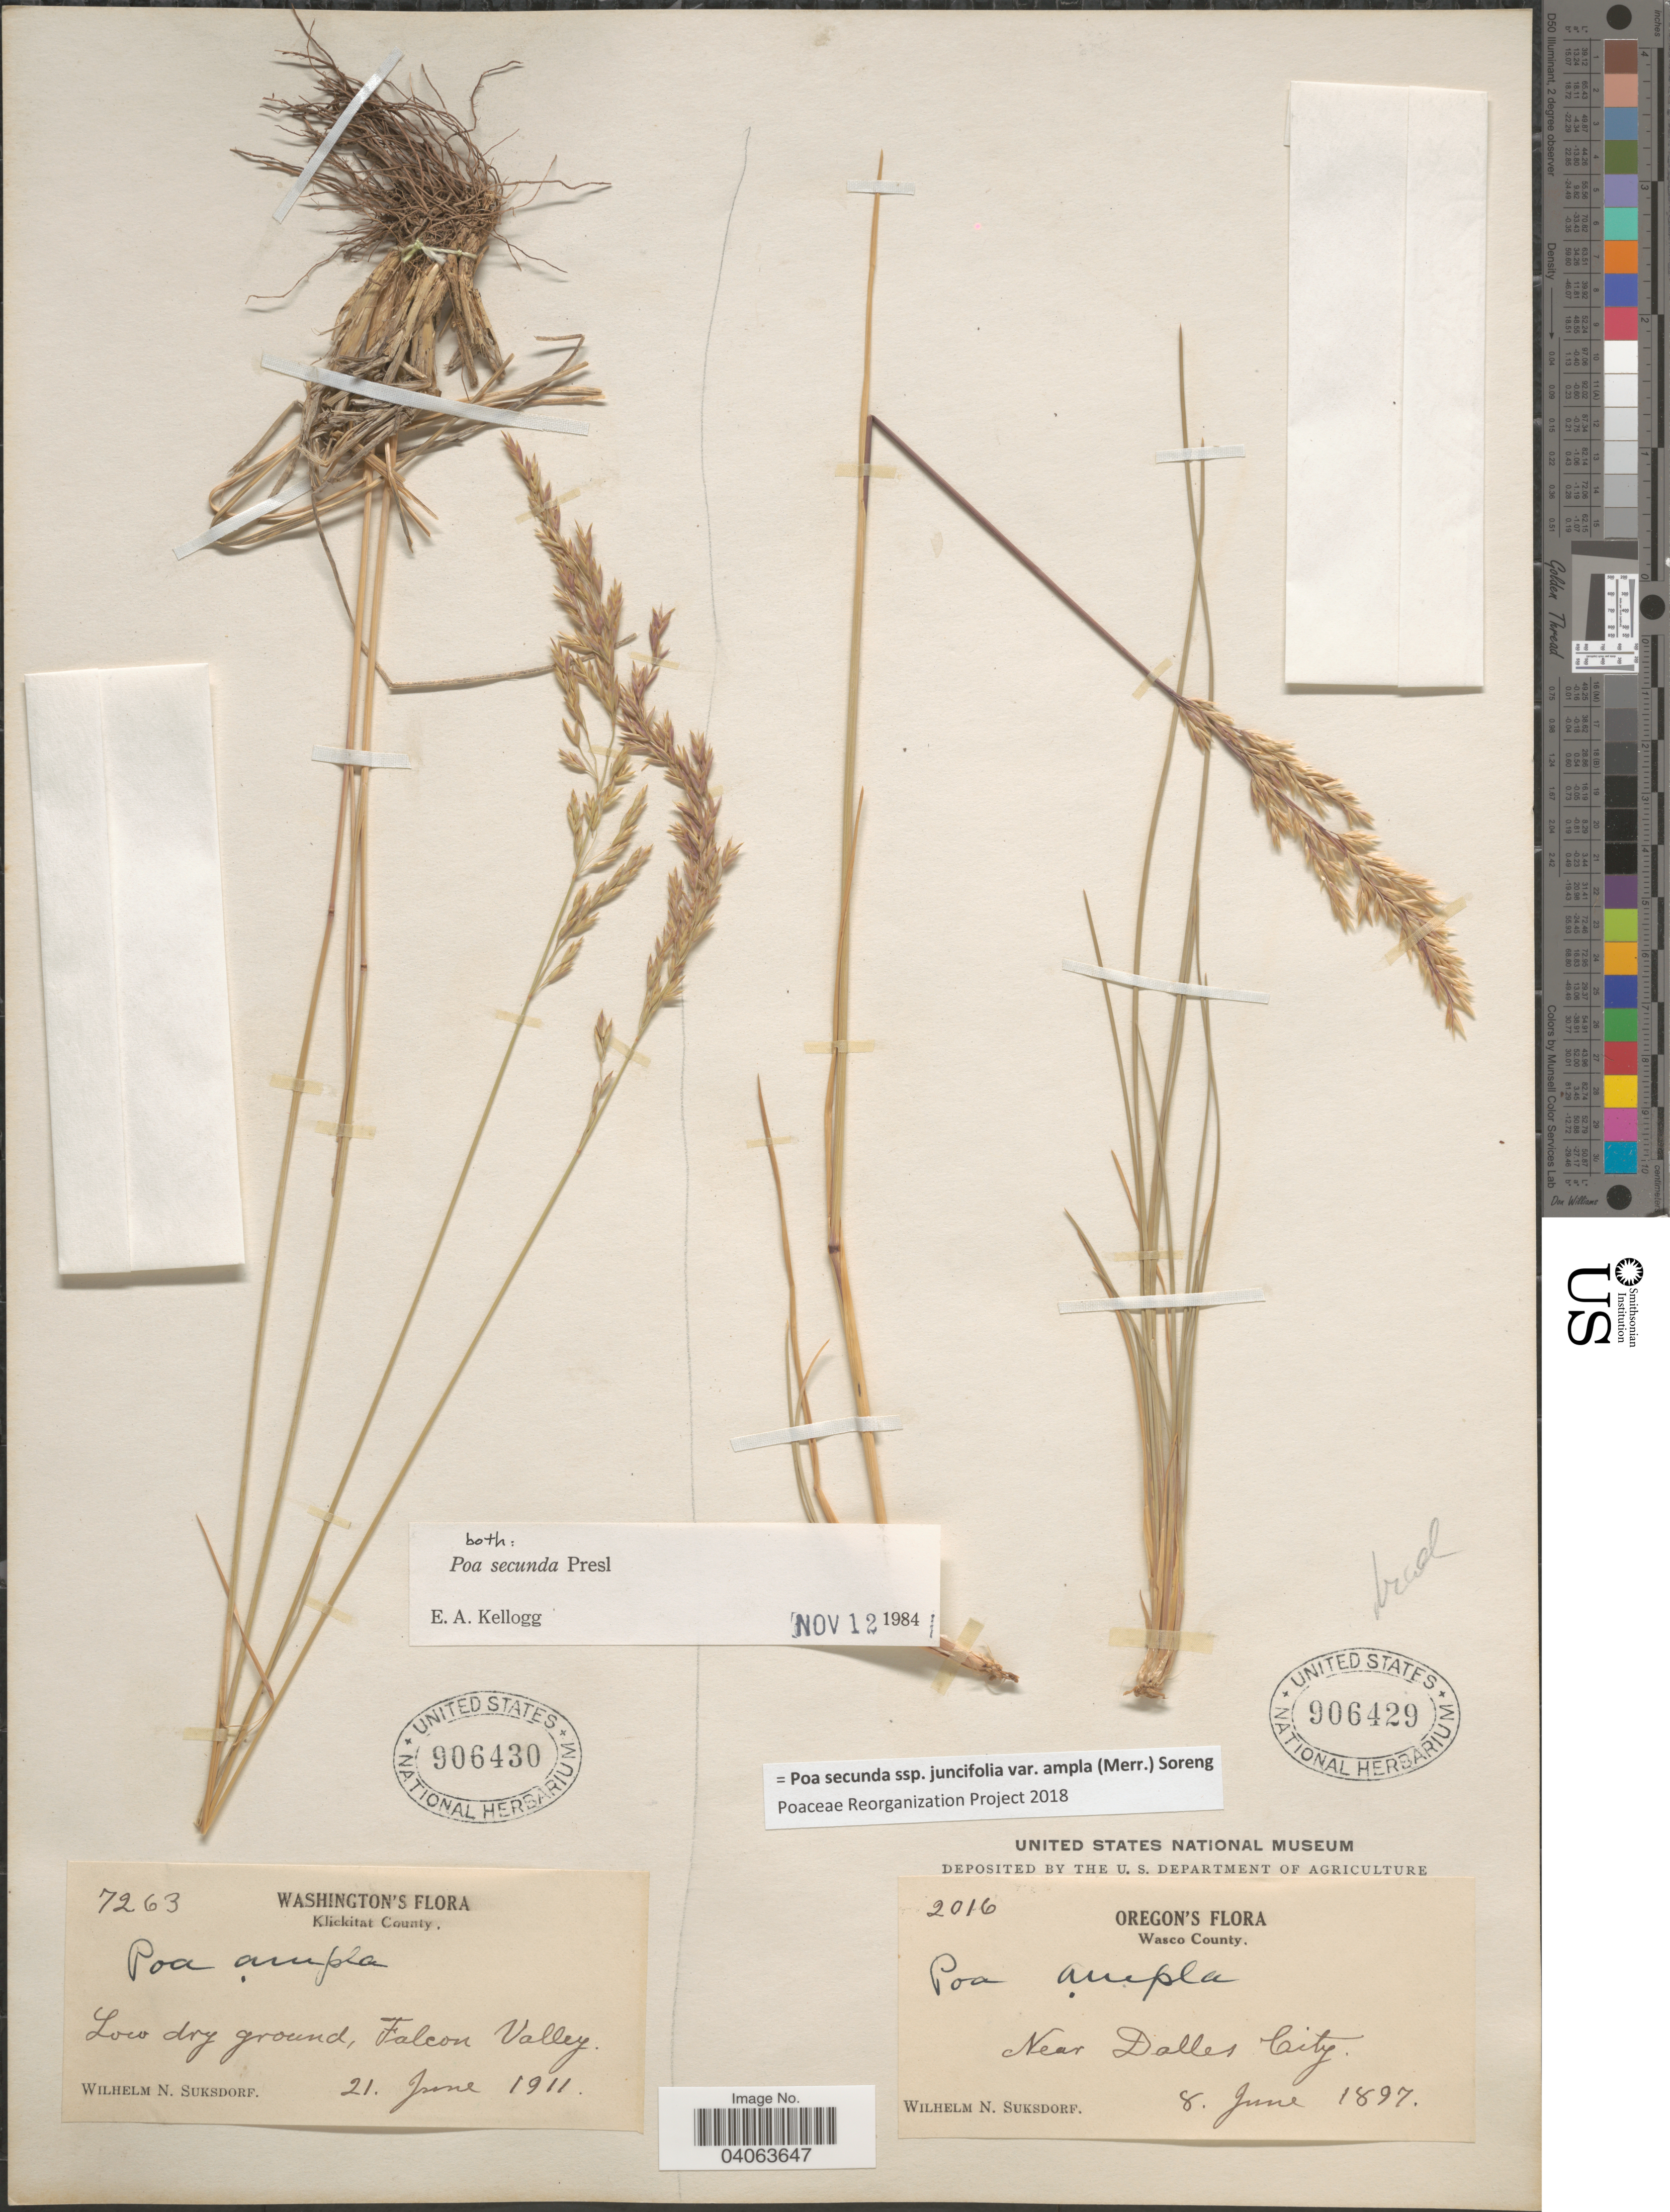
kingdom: Plantae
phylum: Tracheophyta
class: Liliopsida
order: Poales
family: Poaceae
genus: Poa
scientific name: Poa secunda subsp. juncifolia var. ampla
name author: (Merr.) Soreng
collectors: W. N. Suksdorf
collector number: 7263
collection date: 1911-06-21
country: United States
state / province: Washington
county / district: Klickitat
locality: Klickitat County. Falcon Valley.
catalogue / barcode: US 906430